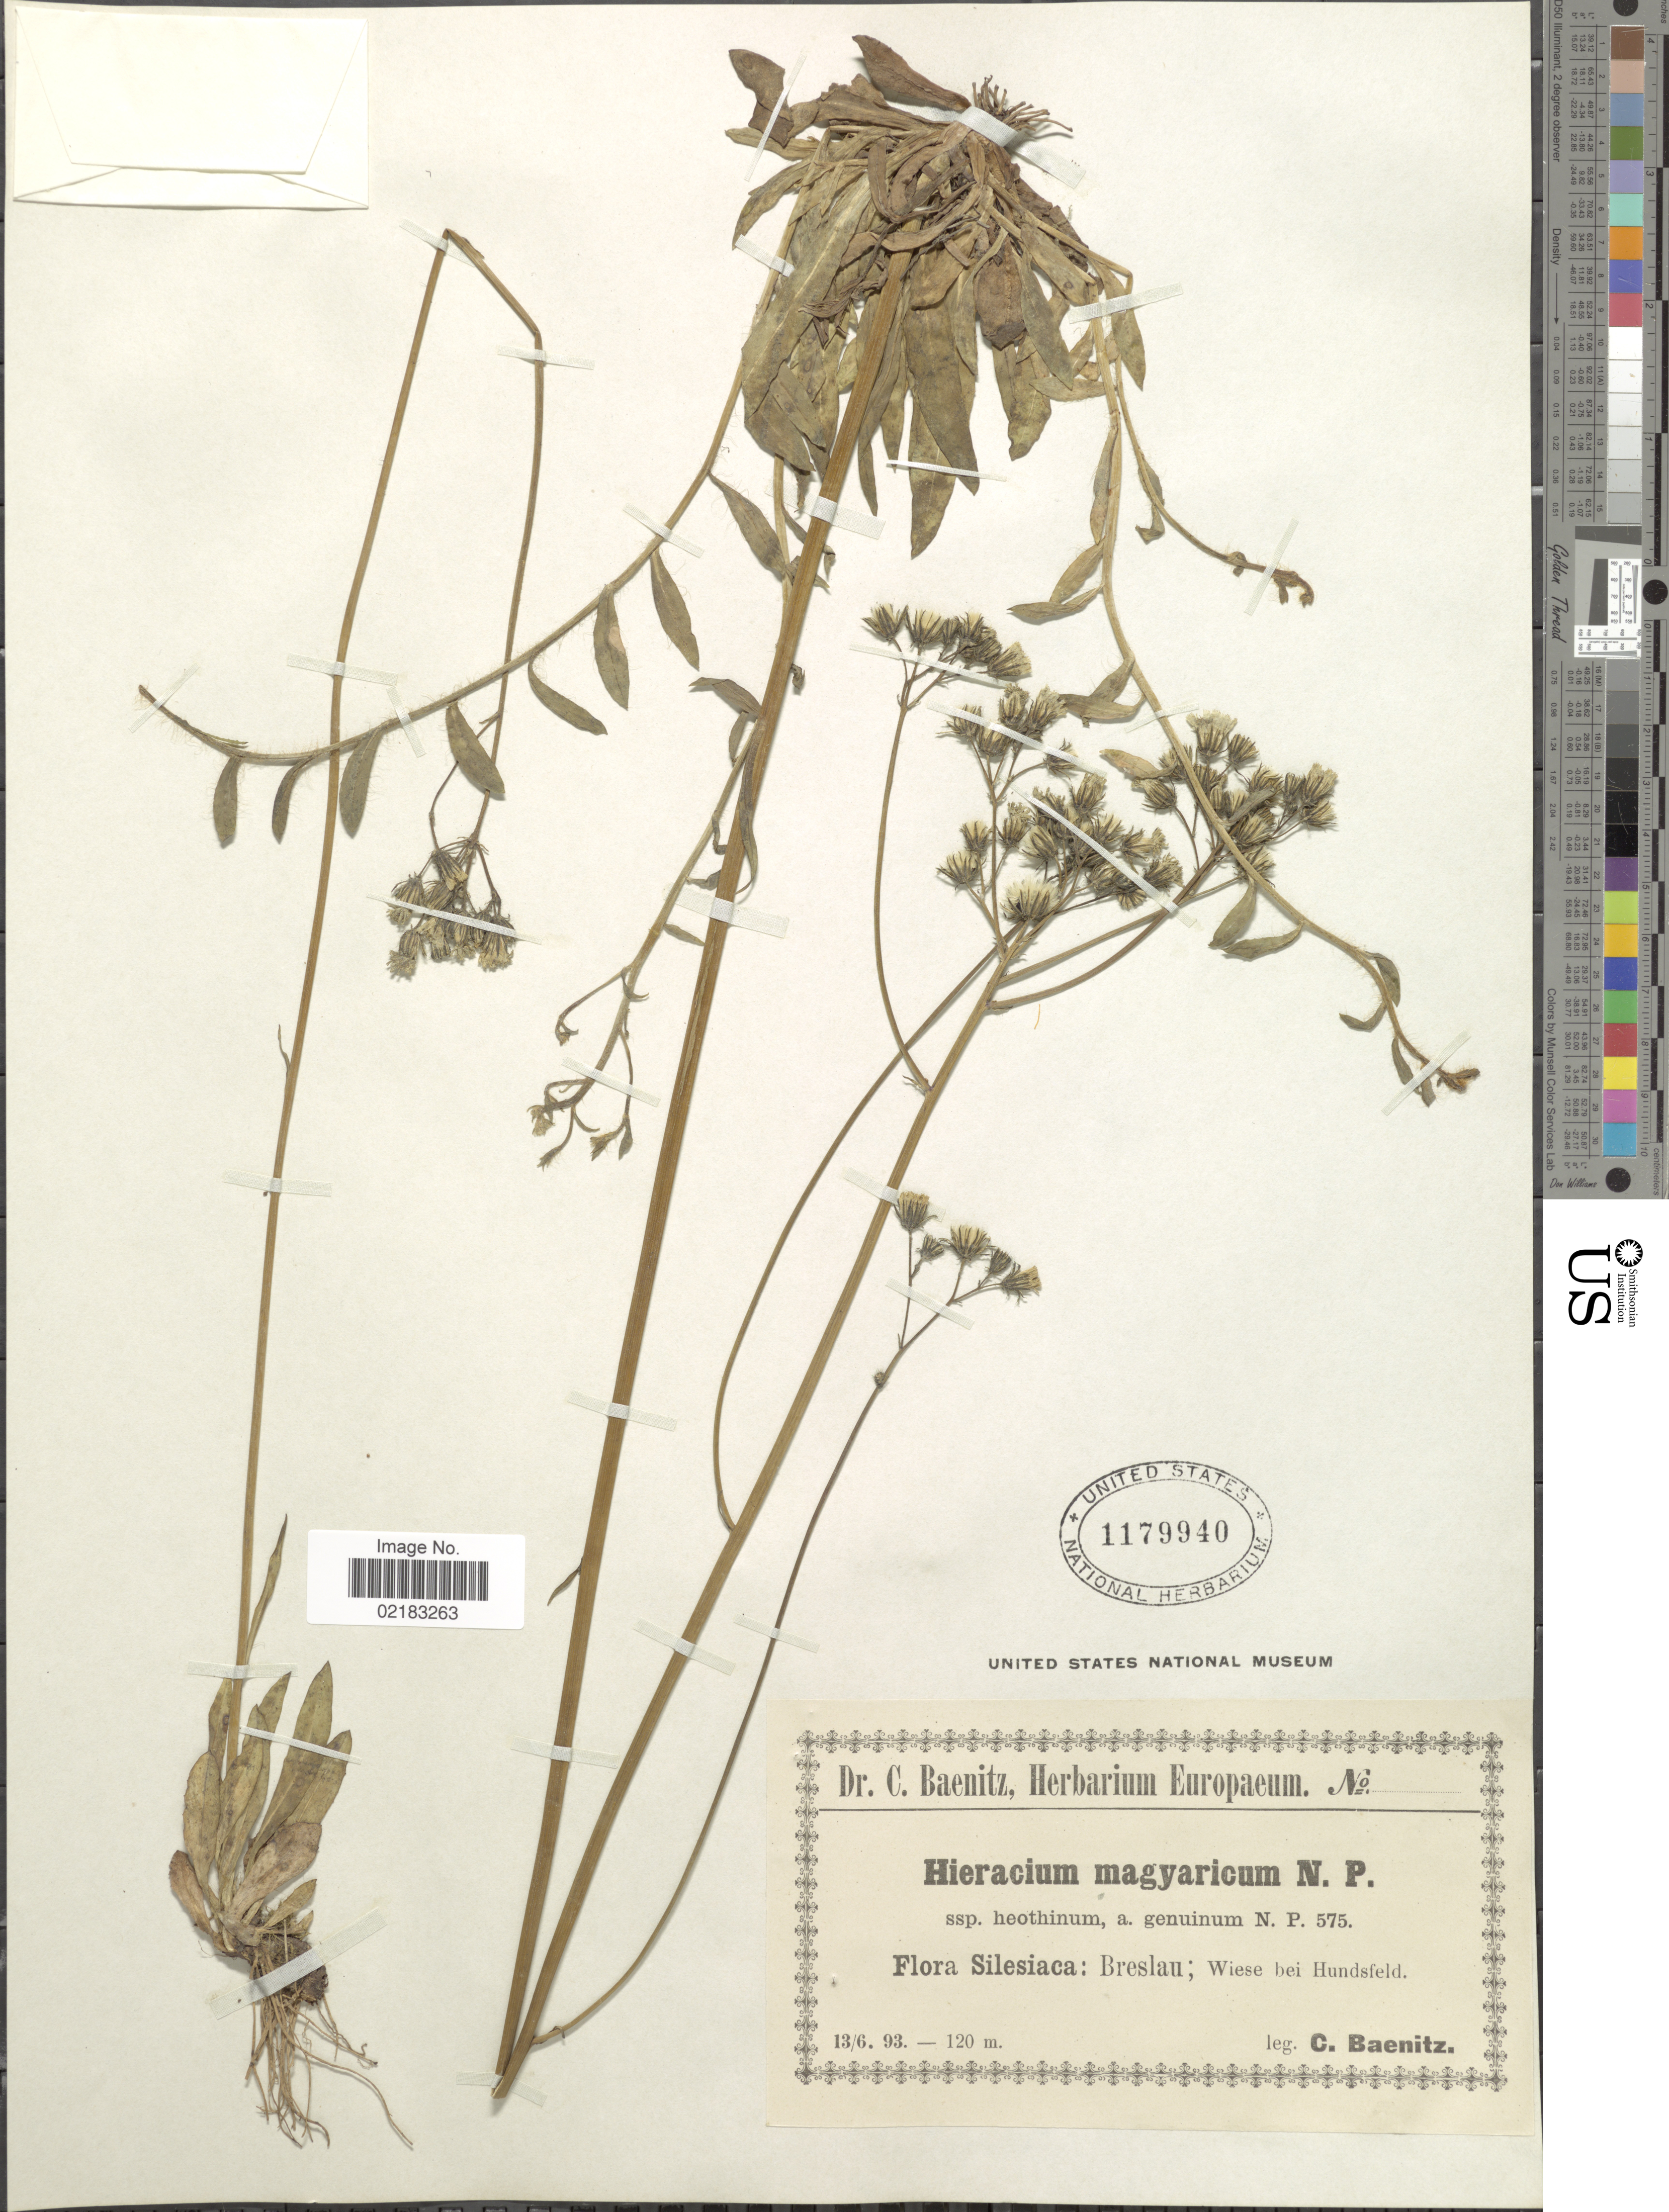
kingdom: Plantae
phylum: Tracheophyta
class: Magnoliopsida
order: Asterales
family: Asteraceae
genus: Pilosella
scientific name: Pilosella piloselloides subsp. magyarica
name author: (Peter) S. Bräut. & Greuter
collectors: C. G. Baenitz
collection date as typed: Transcribed d/m/y: 13/6/93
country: Poland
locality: Silesiaca: Breslau; Wiese bei Hundsfeld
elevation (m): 120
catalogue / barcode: US 1179940